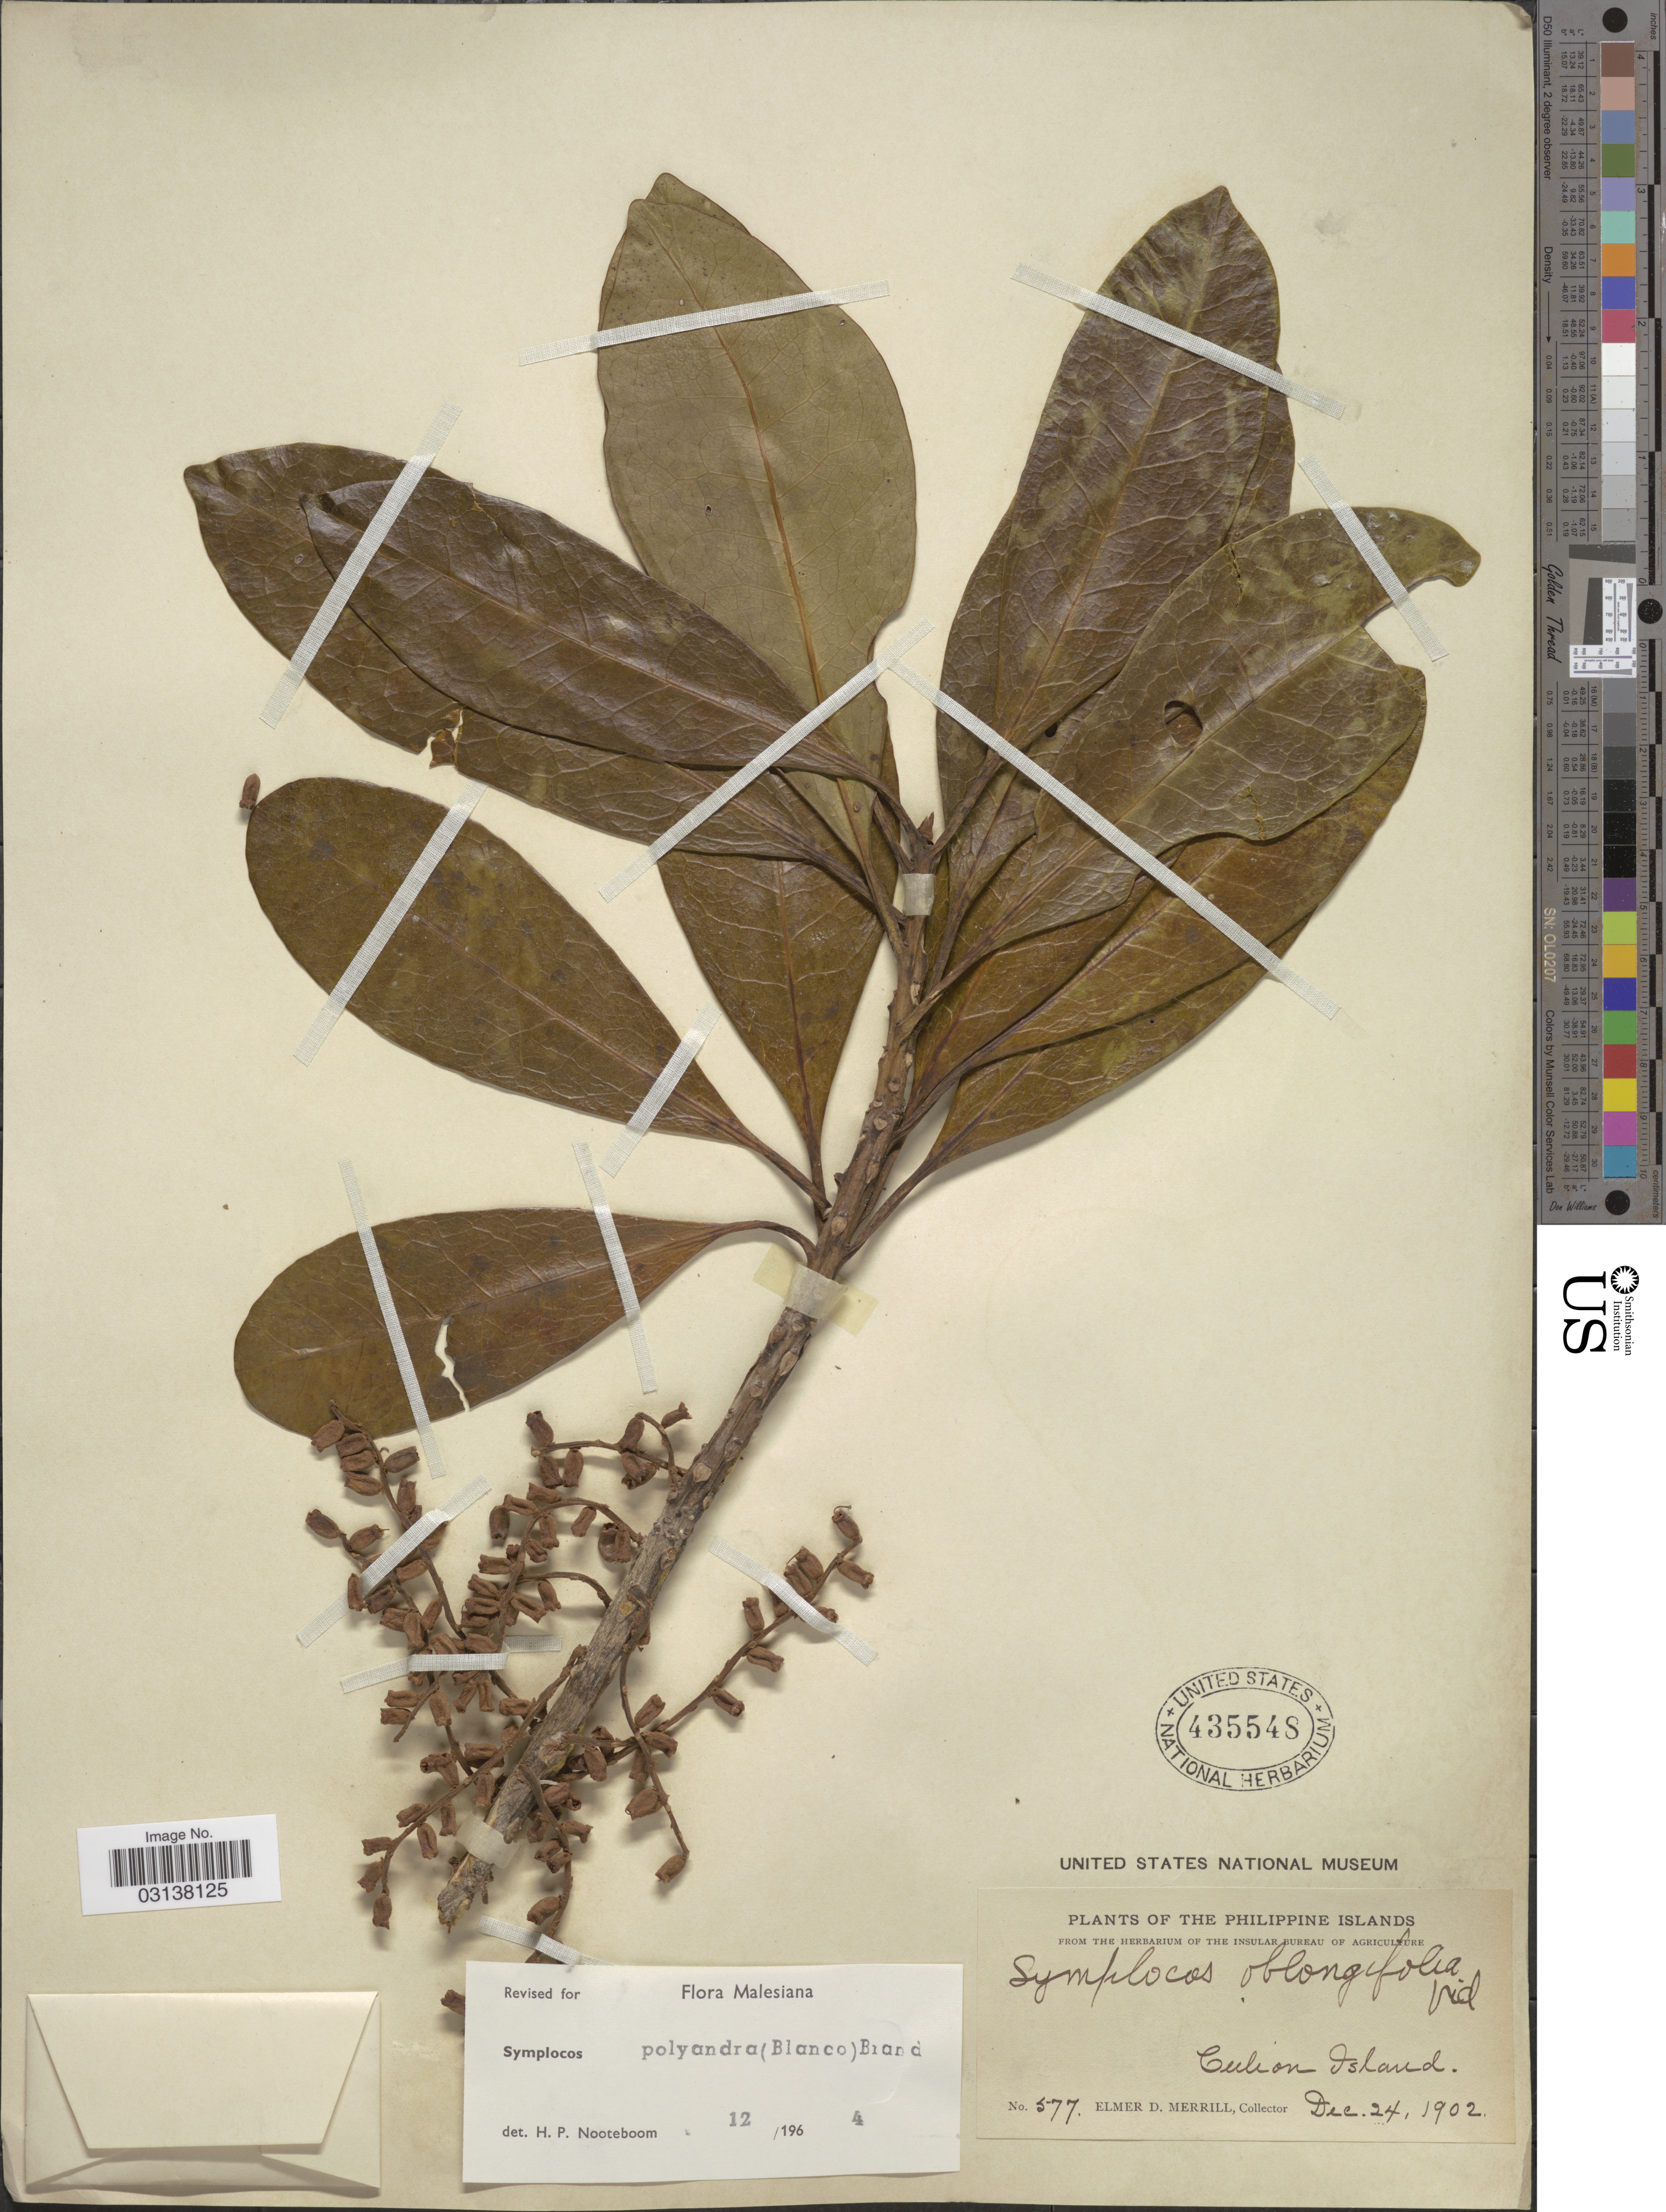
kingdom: Plantae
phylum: Tracheophyta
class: Magnoliopsida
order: Ericales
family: Symplocaceae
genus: Symplocos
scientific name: Symplocos polyandra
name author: (Blanco) Brand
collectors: E. D. Merrill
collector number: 577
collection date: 1902-12-24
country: Philippines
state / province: Mimaropa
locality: The Philippine Islands. Culion Island.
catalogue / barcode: US 435548